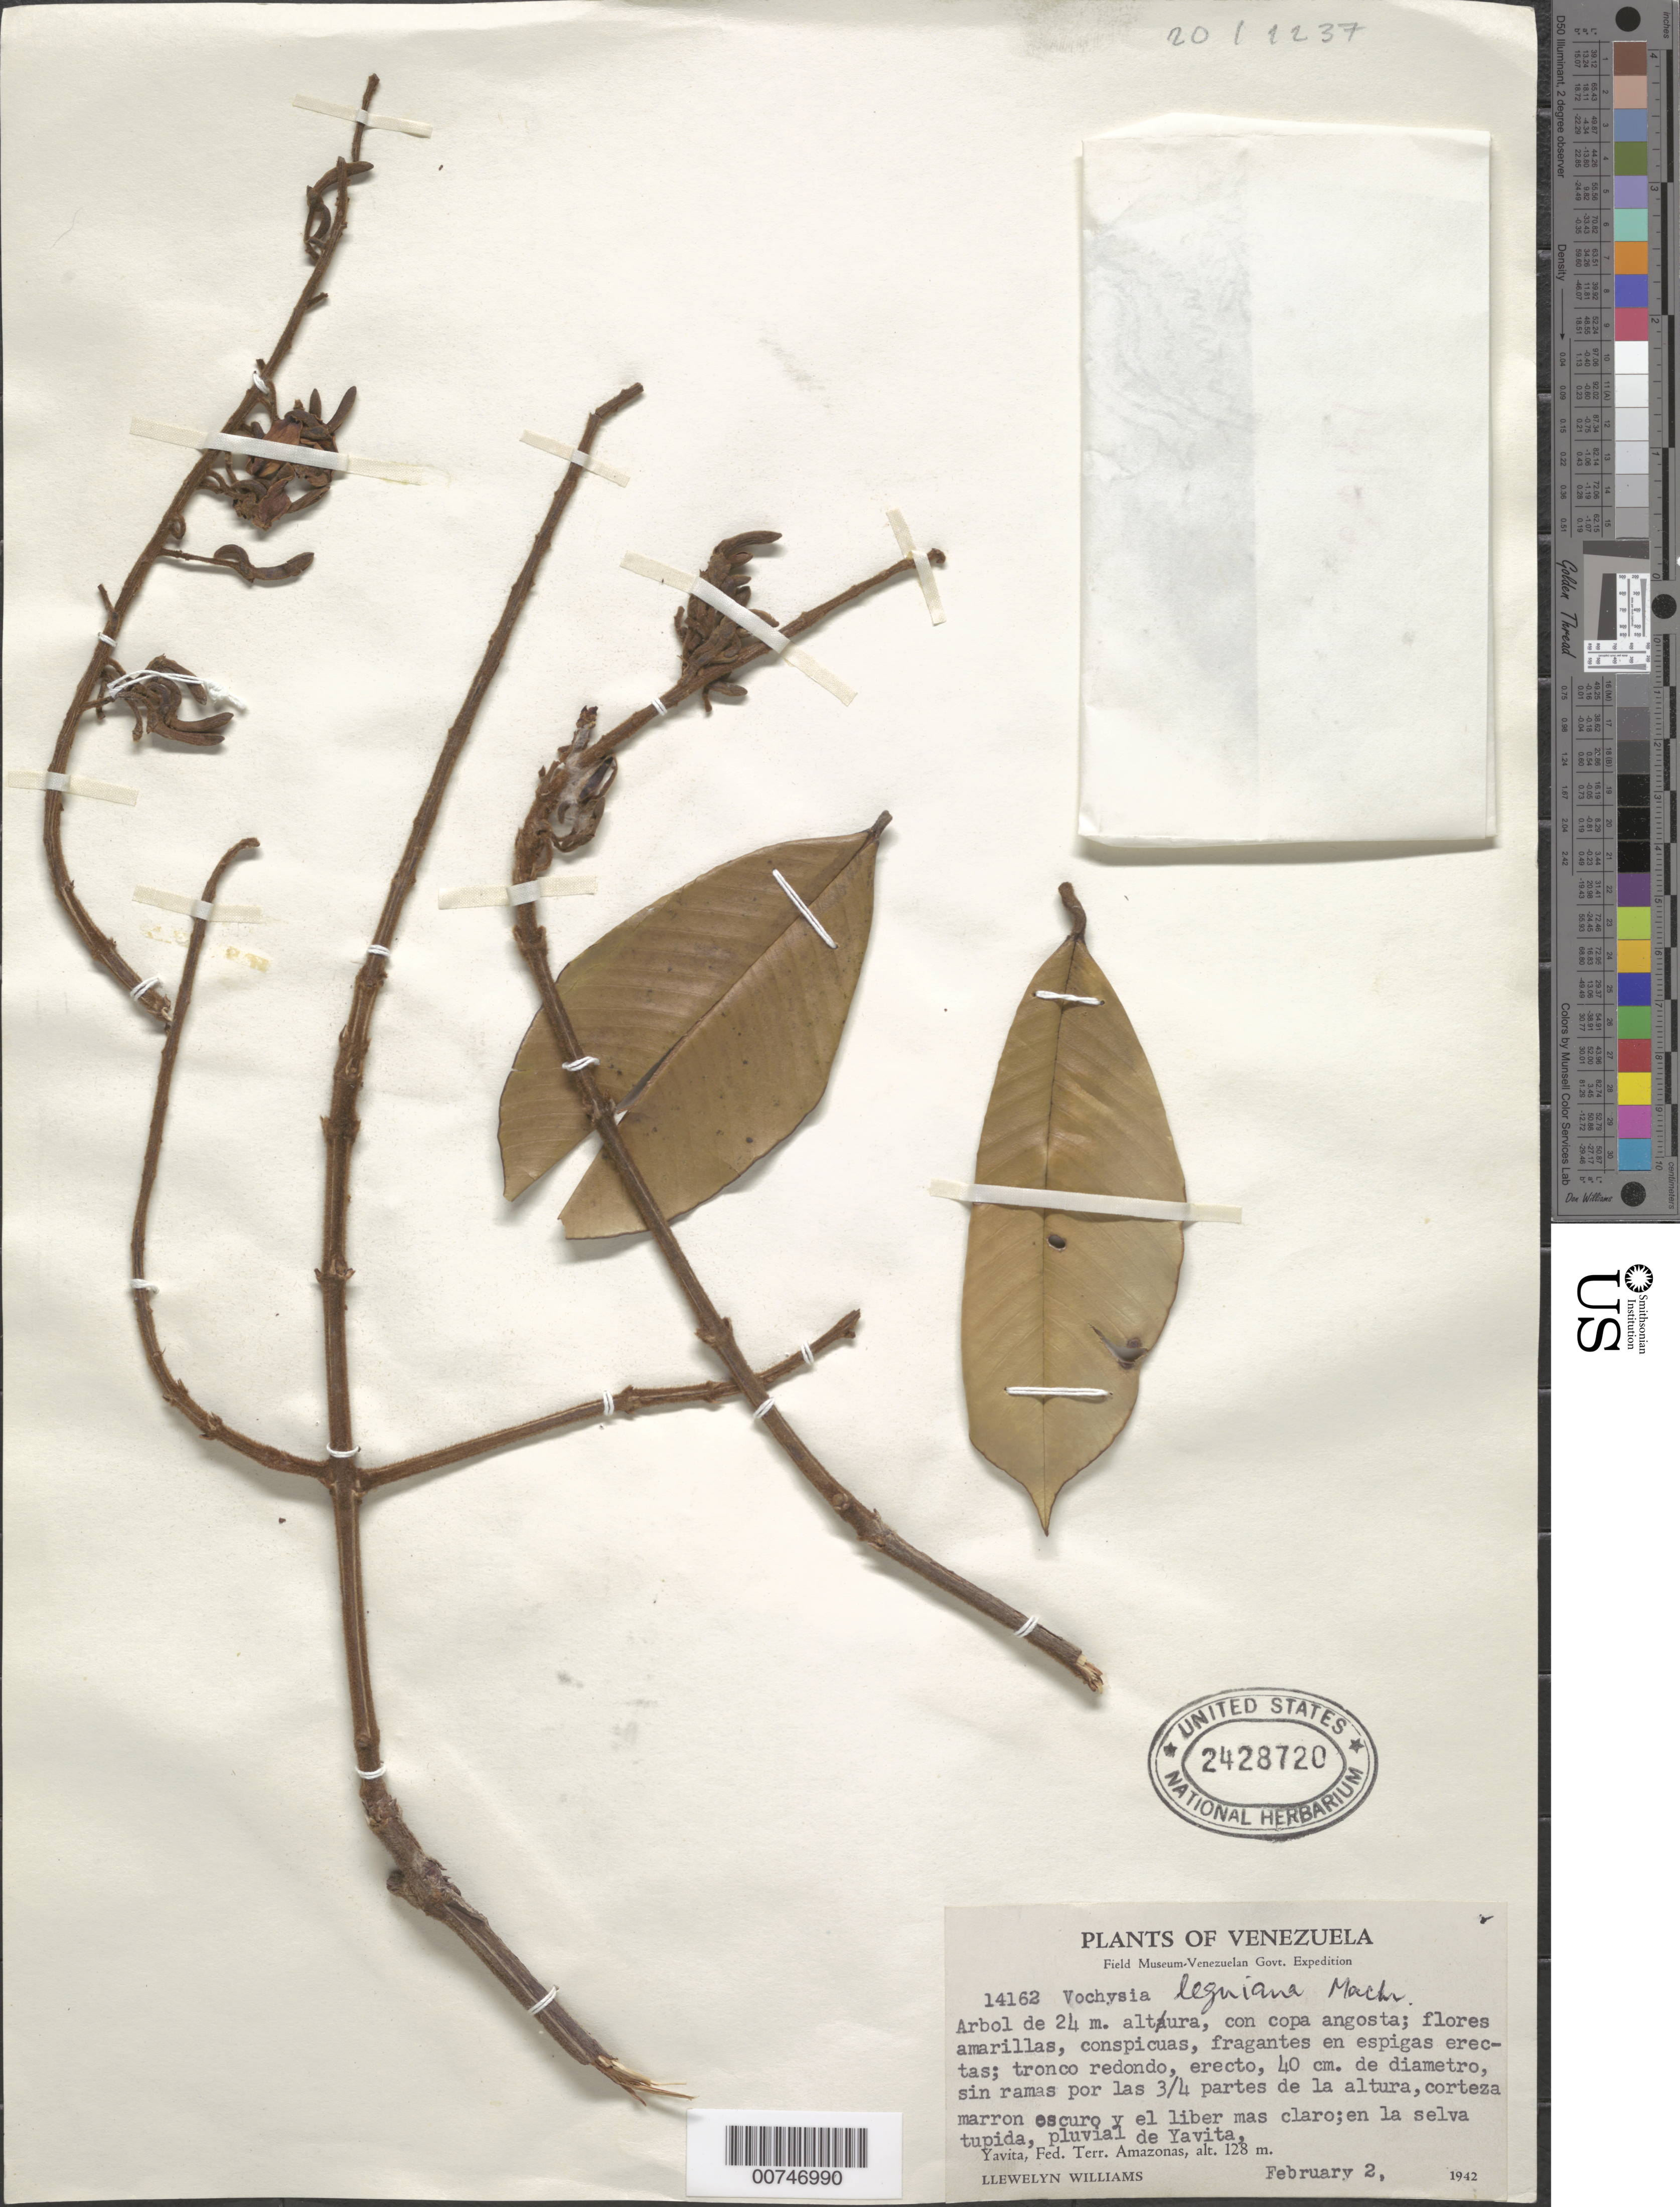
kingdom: Plantae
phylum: Tracheophyta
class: Magnoliopsida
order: Myrtales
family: Vochysiaceae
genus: Vochysia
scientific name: Vochysia leguiana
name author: J.F. Macbr.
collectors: Ll. Williams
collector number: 14162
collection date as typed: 2-Feb-42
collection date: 1942-02-02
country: Venezuela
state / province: Amazonas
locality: Yavita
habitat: Selva tupida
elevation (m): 128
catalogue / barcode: US 2428720